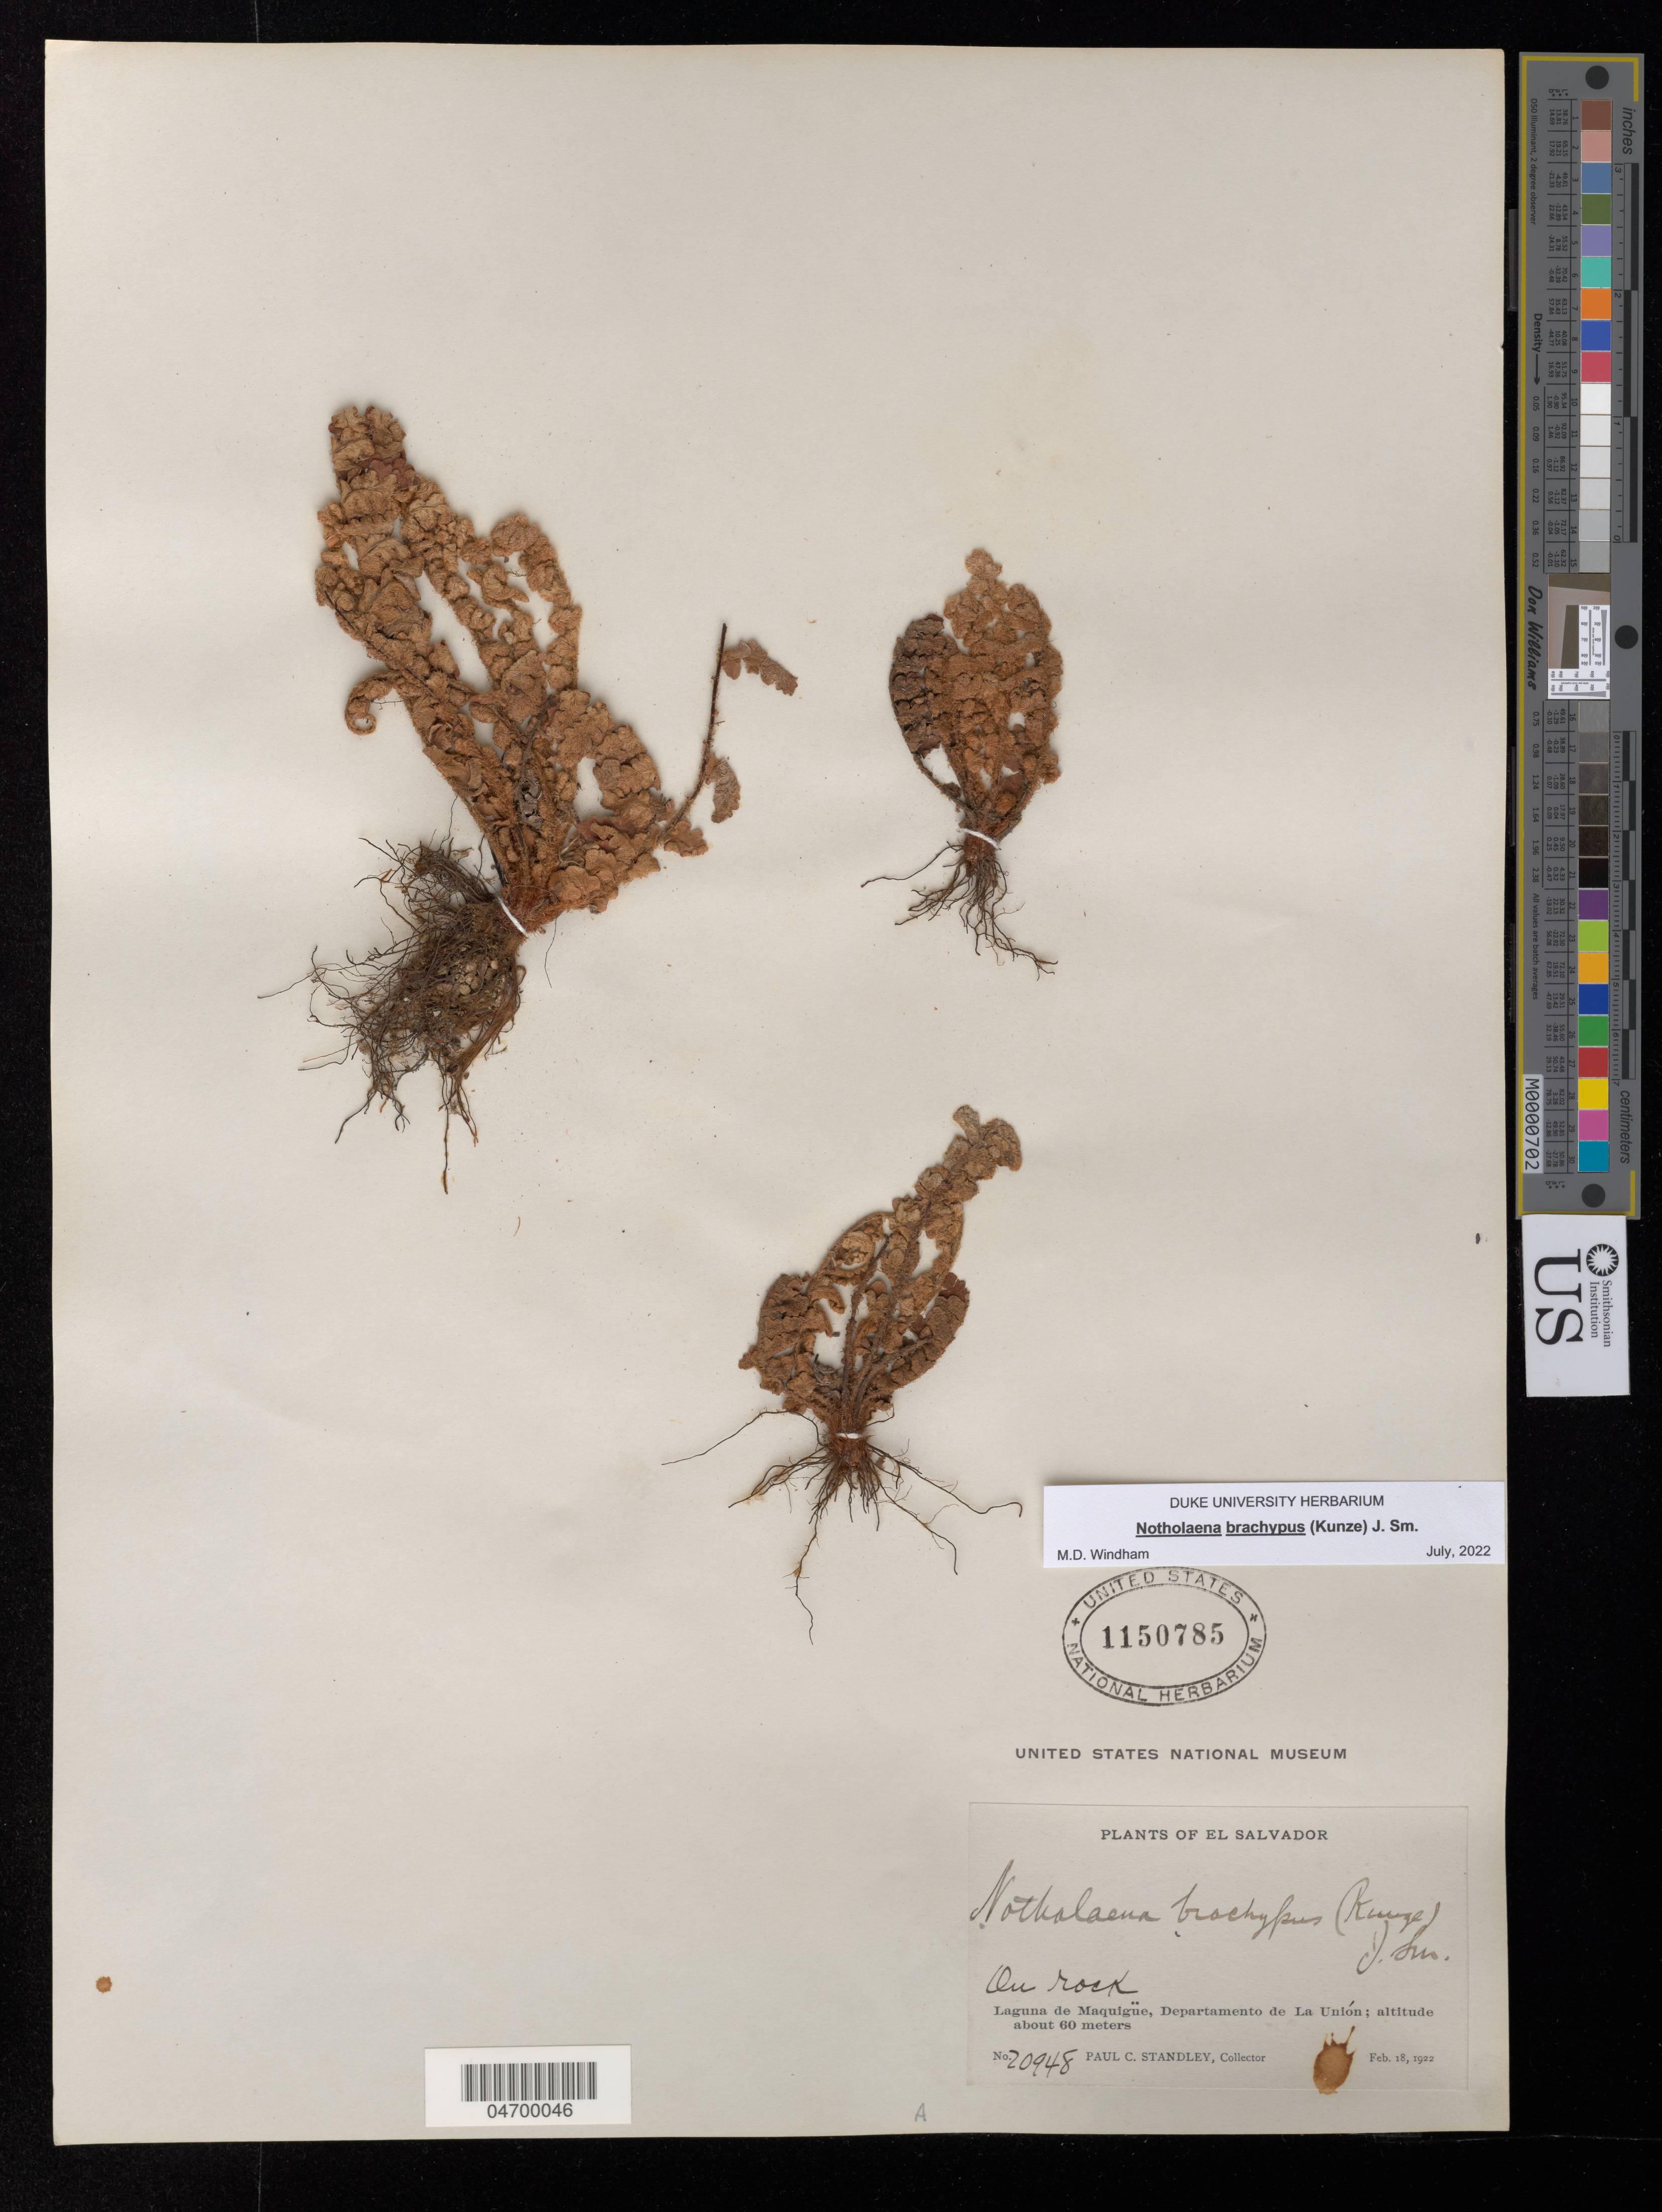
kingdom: Plantae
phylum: Tracheophyta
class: Polypodiopsida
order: Polypodiales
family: Pteridaceae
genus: Notholaena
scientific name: Notholaena brachypus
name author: (Kunze) J. Sm.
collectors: P. C. Standley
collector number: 20948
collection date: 1922-02-18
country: El Salvador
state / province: La Union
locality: Laguna de Maquigüe, Departamento de La Unión.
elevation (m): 60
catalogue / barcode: US 1150785